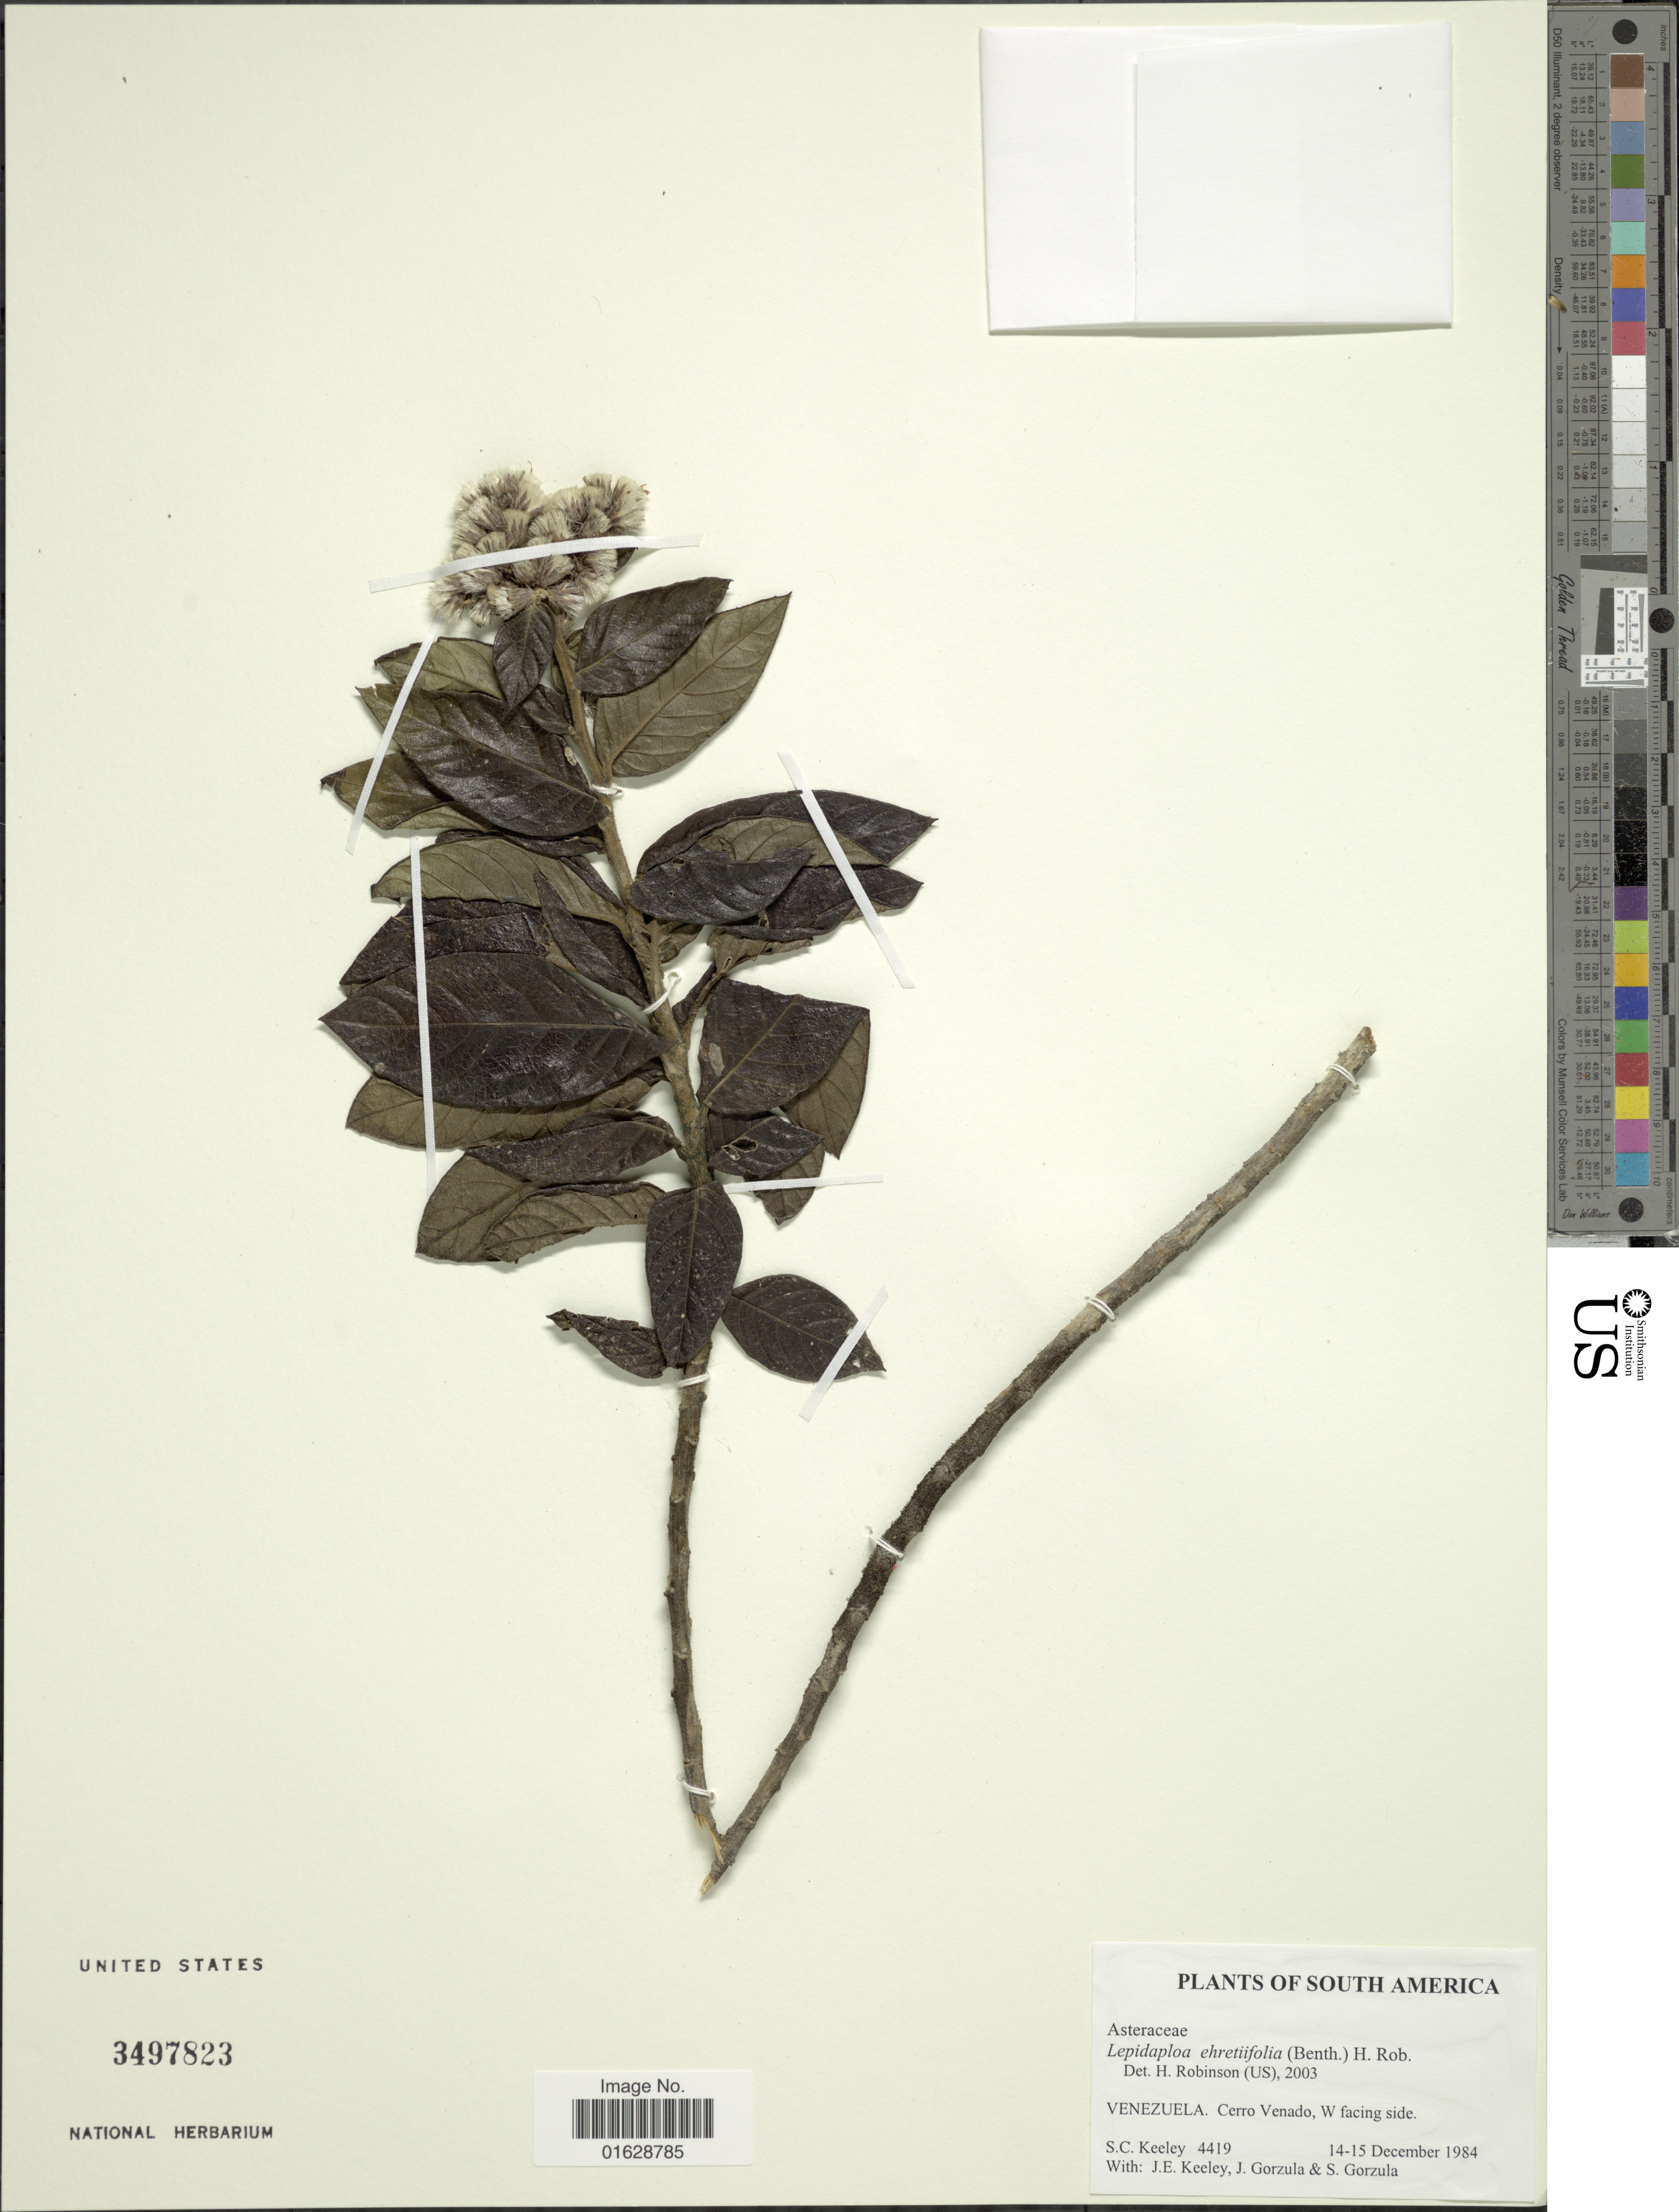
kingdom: Plantae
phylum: Tracheophyta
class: Magnoliopsida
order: Asterales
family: Asteraceae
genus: Lepidaploa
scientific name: Lepidaploa ehretiifolia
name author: (Benth.) H. Rob.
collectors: S. C. Keeley, J. E. Keeley, J. Gorzula & S. Gorzula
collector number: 4419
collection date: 1984-12-14/1984-12-15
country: Venezuela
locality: Cerro Venado, W facing side.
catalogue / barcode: US 3497823